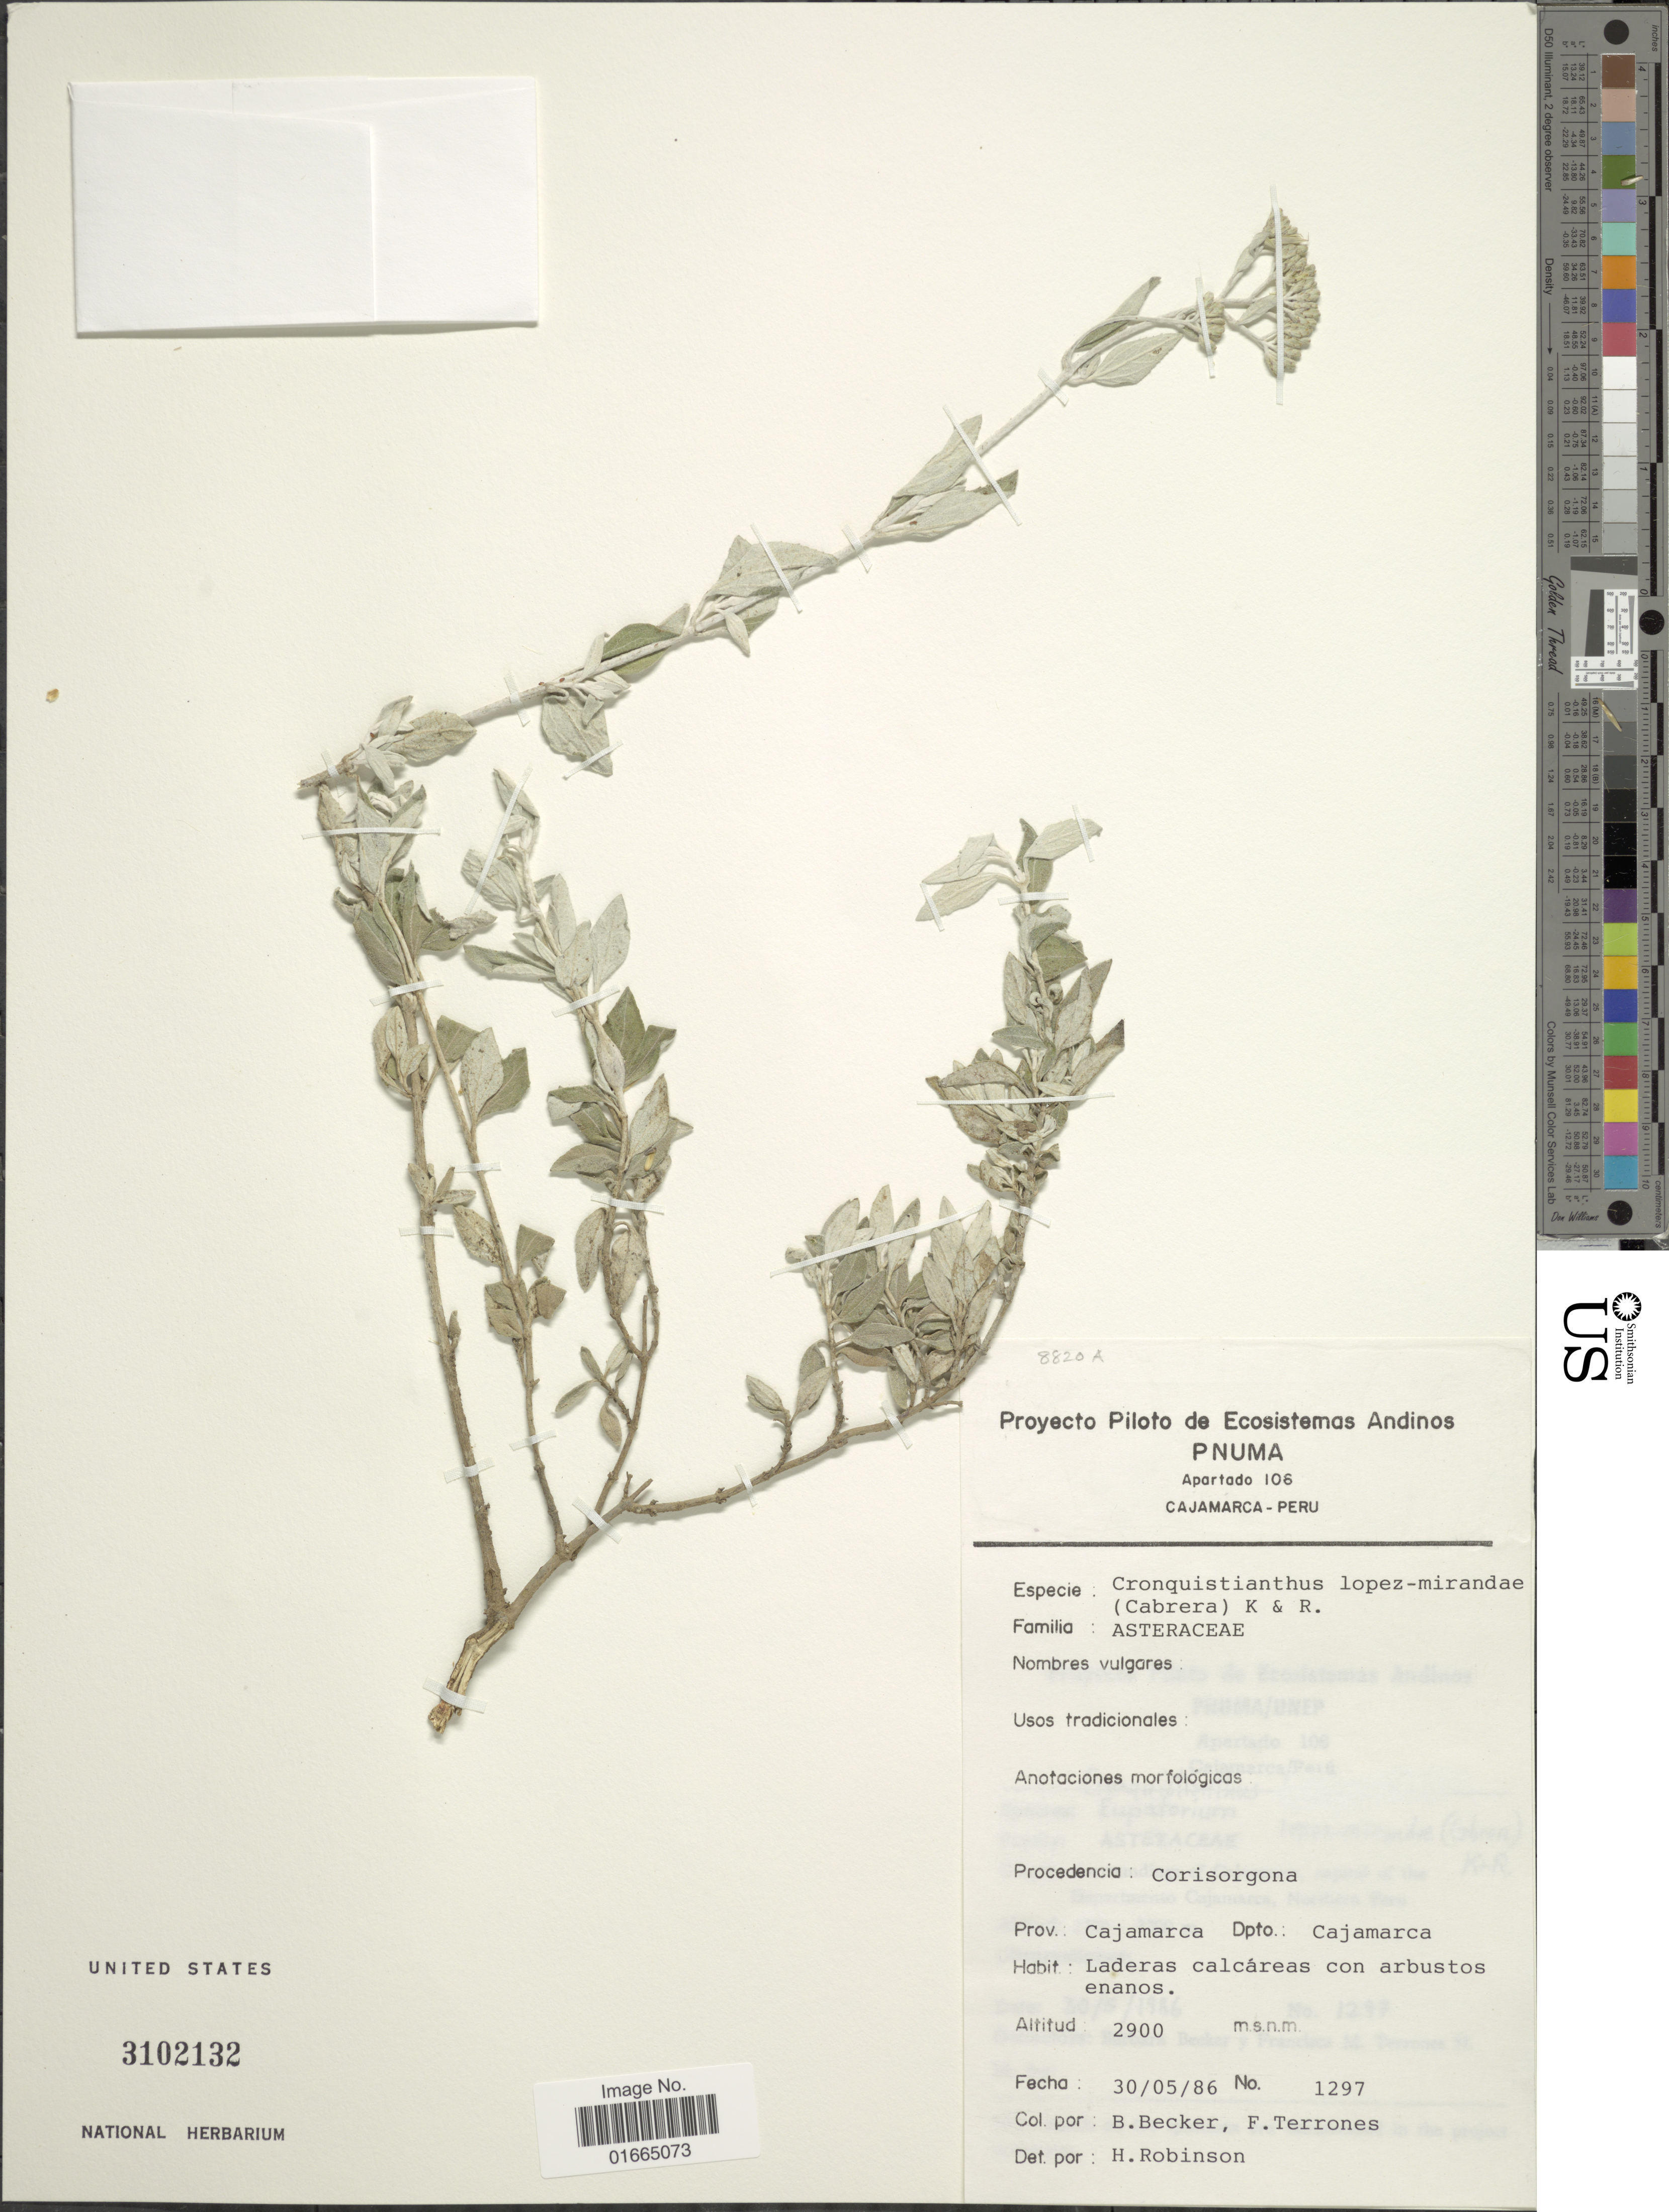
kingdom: Plantae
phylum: Tracheophyta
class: Magnoliopsida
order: Asterales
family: Asteraceae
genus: Cronquistianthus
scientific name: Cronquistianthus lopezmirandae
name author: (Cabrera) R.M. King & H. Rob.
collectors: B. Becker & F. Terrones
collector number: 1297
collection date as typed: Transcribed d/m/y: 30/5/86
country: Peru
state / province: Cajamarca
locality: Corisorgona. Prov.: Cajamarca. Dpto.: Cajamarca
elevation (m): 2900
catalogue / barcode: US 3102132